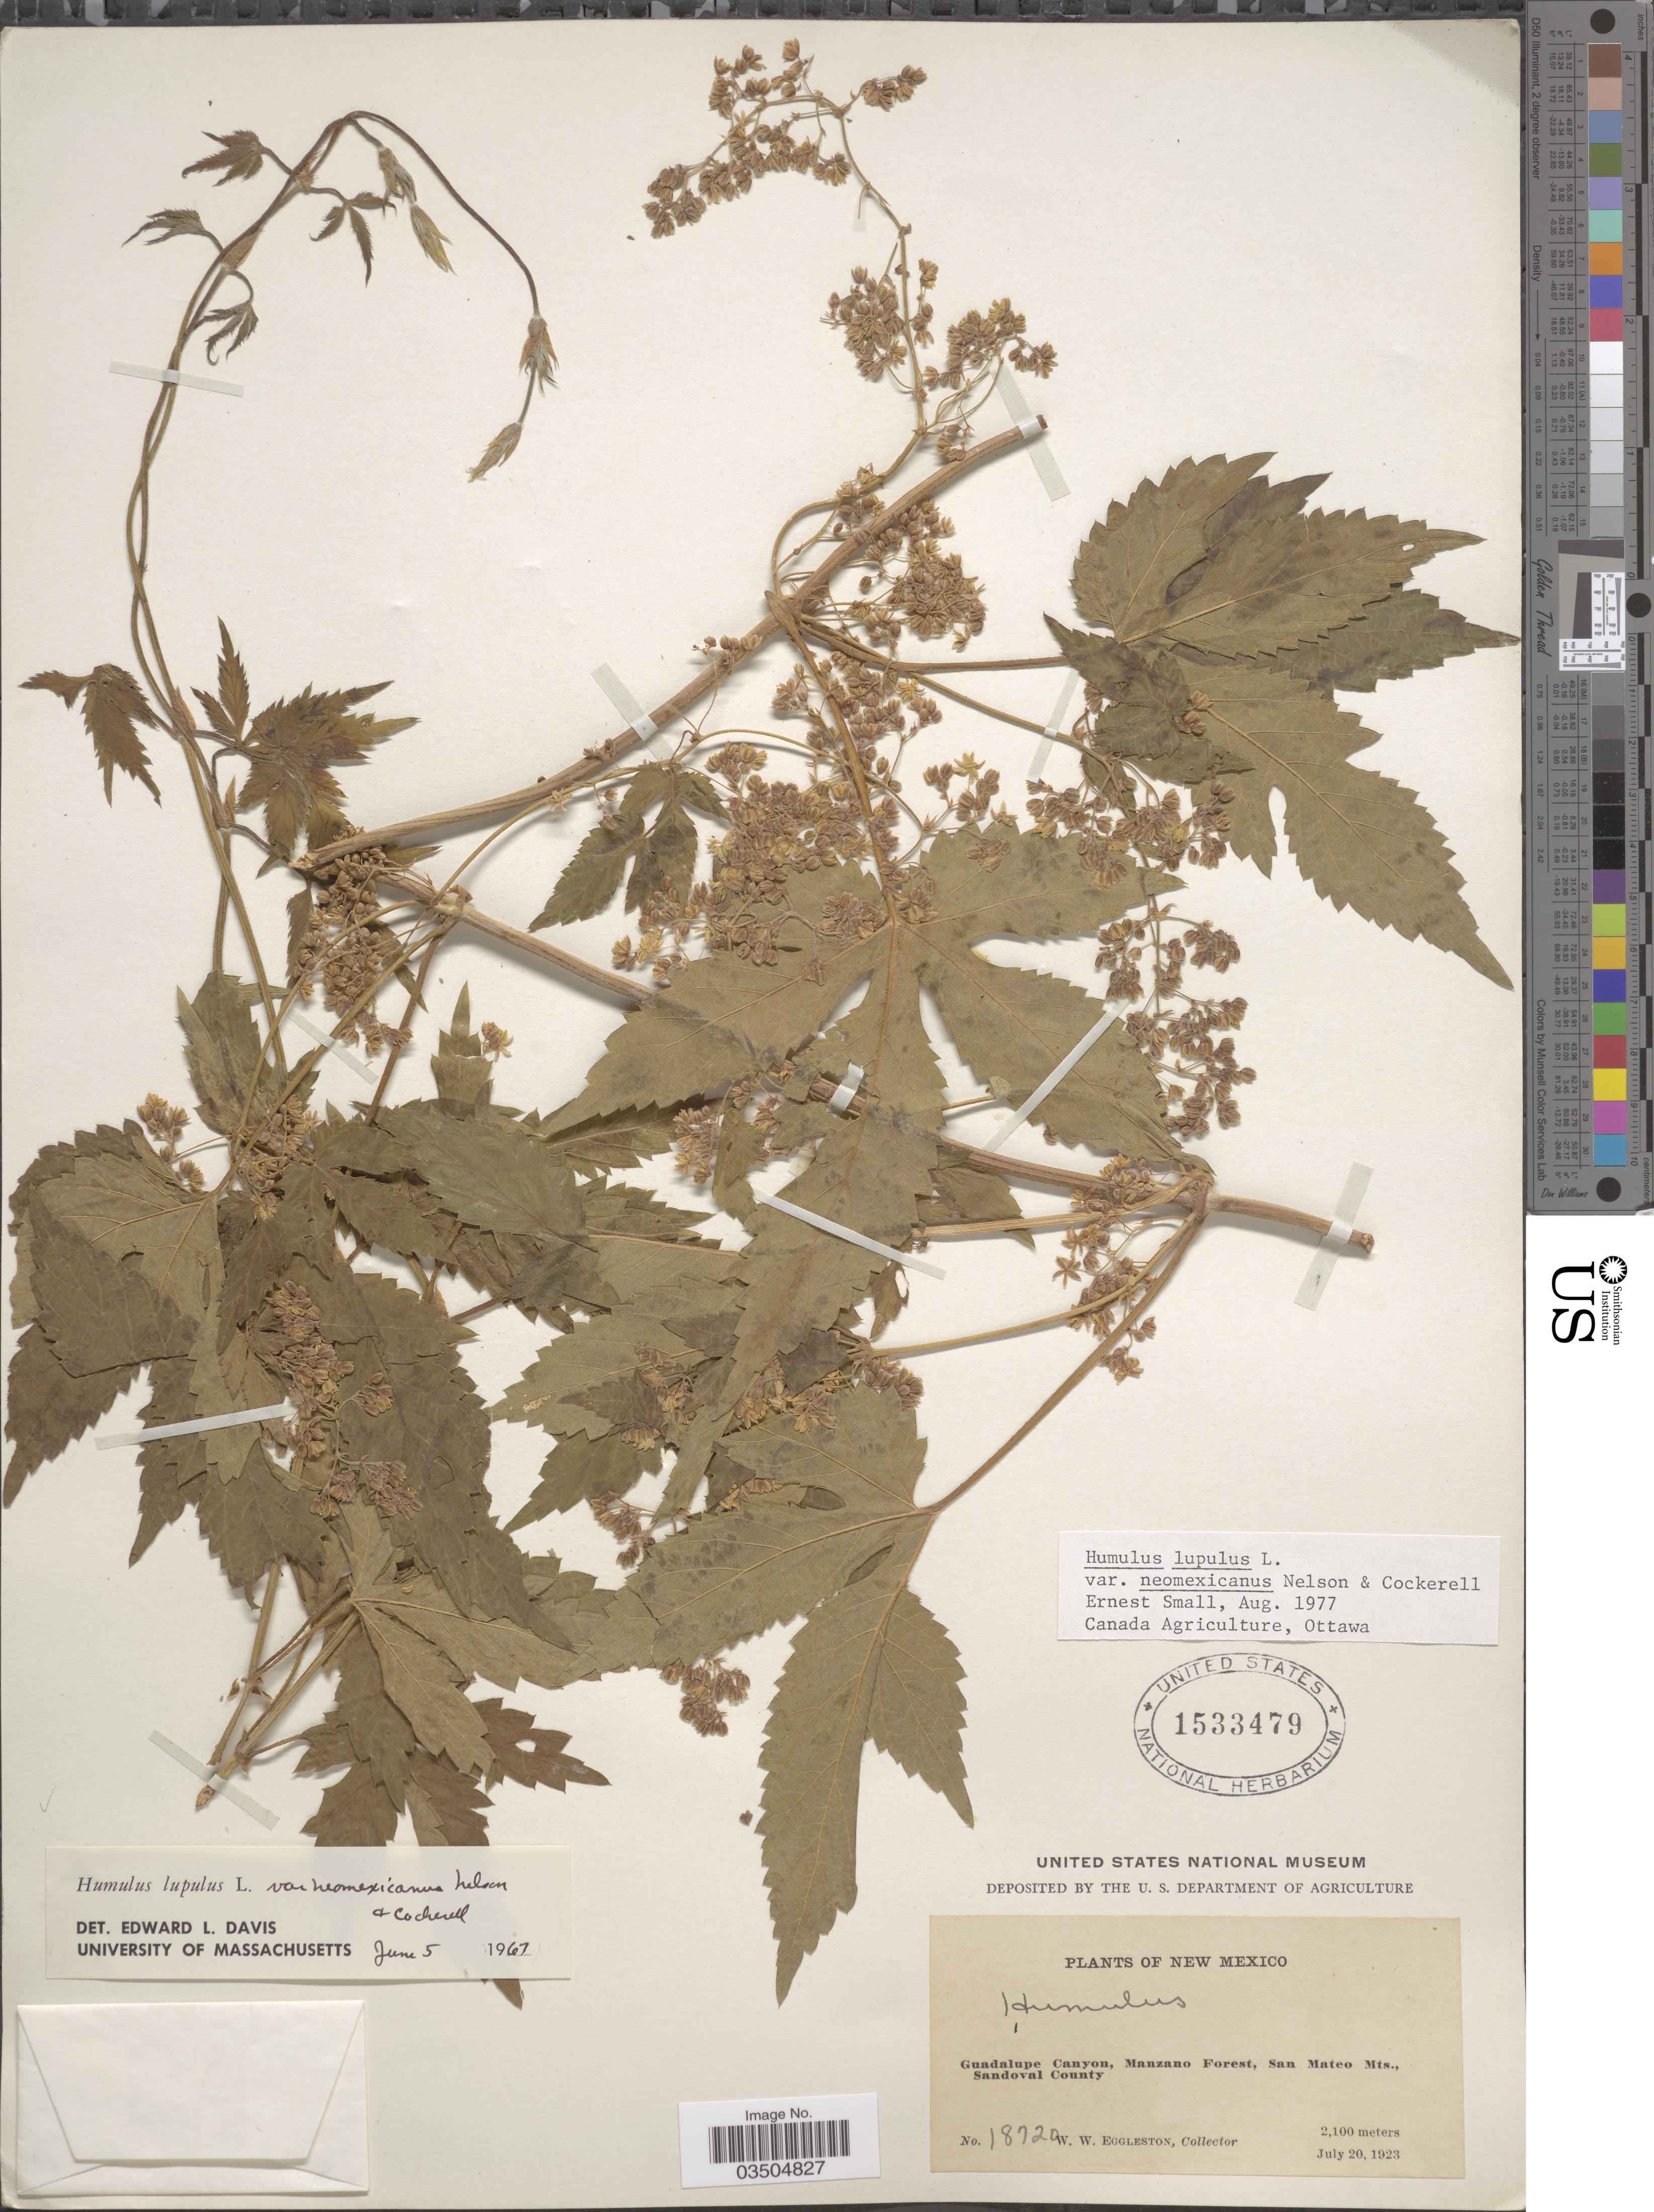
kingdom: Plantae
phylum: Tracheophyta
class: Magnoliopsida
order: Rosales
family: Cannabaceae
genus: Humulus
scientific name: Humulus neomexicanus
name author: (A. Nelson & Cockerell) Rydb.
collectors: W. W. Eggleston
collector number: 18720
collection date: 1923-07-20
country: United States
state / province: New Mexico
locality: Guadalupe Canyon, Manzano Forest, San Mateo Mts., Sandoval County.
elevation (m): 2100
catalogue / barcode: US 1533479